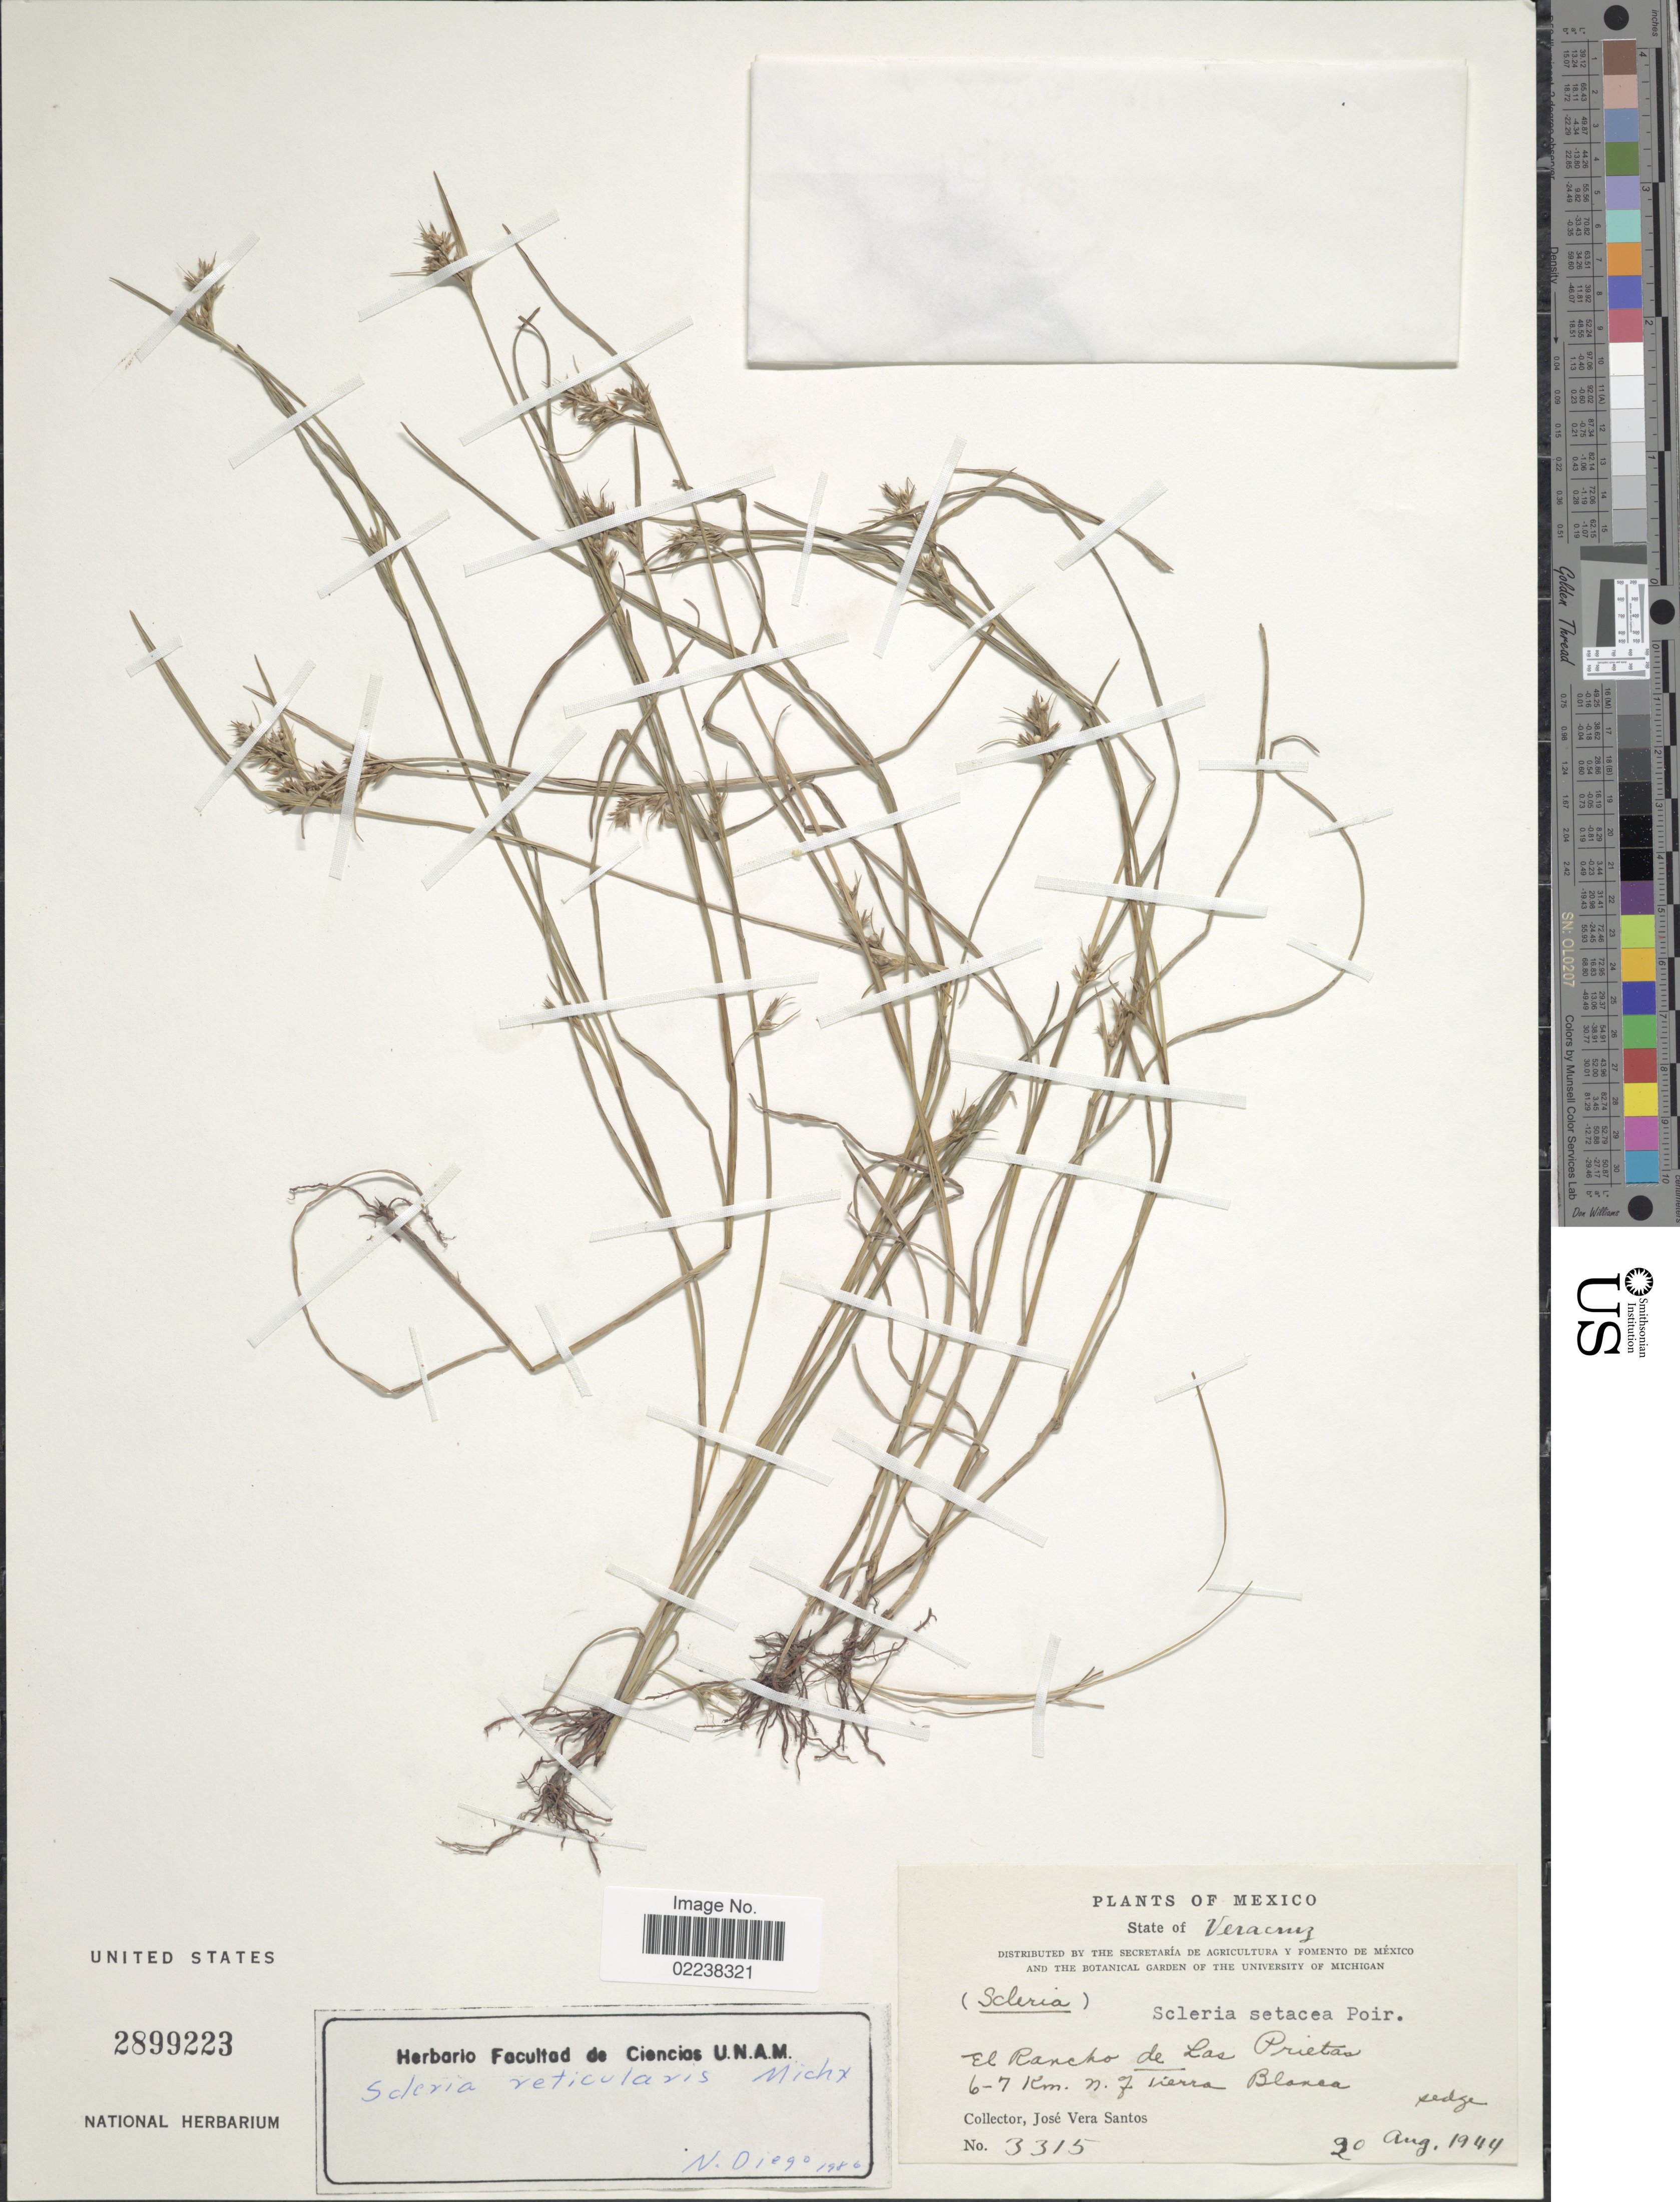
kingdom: Plantae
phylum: Tracheophyta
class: Liliopsida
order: Poales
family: Cyperaceae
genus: Scleria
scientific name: Scleria muehlenbergii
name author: Steud.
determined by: Strong, Mark T., (BOT), Smithsonian Institution - National Museum of Natural History (UNITED STATES)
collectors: J. V. Santos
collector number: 3315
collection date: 1944-08-20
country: Mexico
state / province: Veracruz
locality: El Rancho de Las Prietas 6-7 km N. of Tierra Blanca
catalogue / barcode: US 2899223